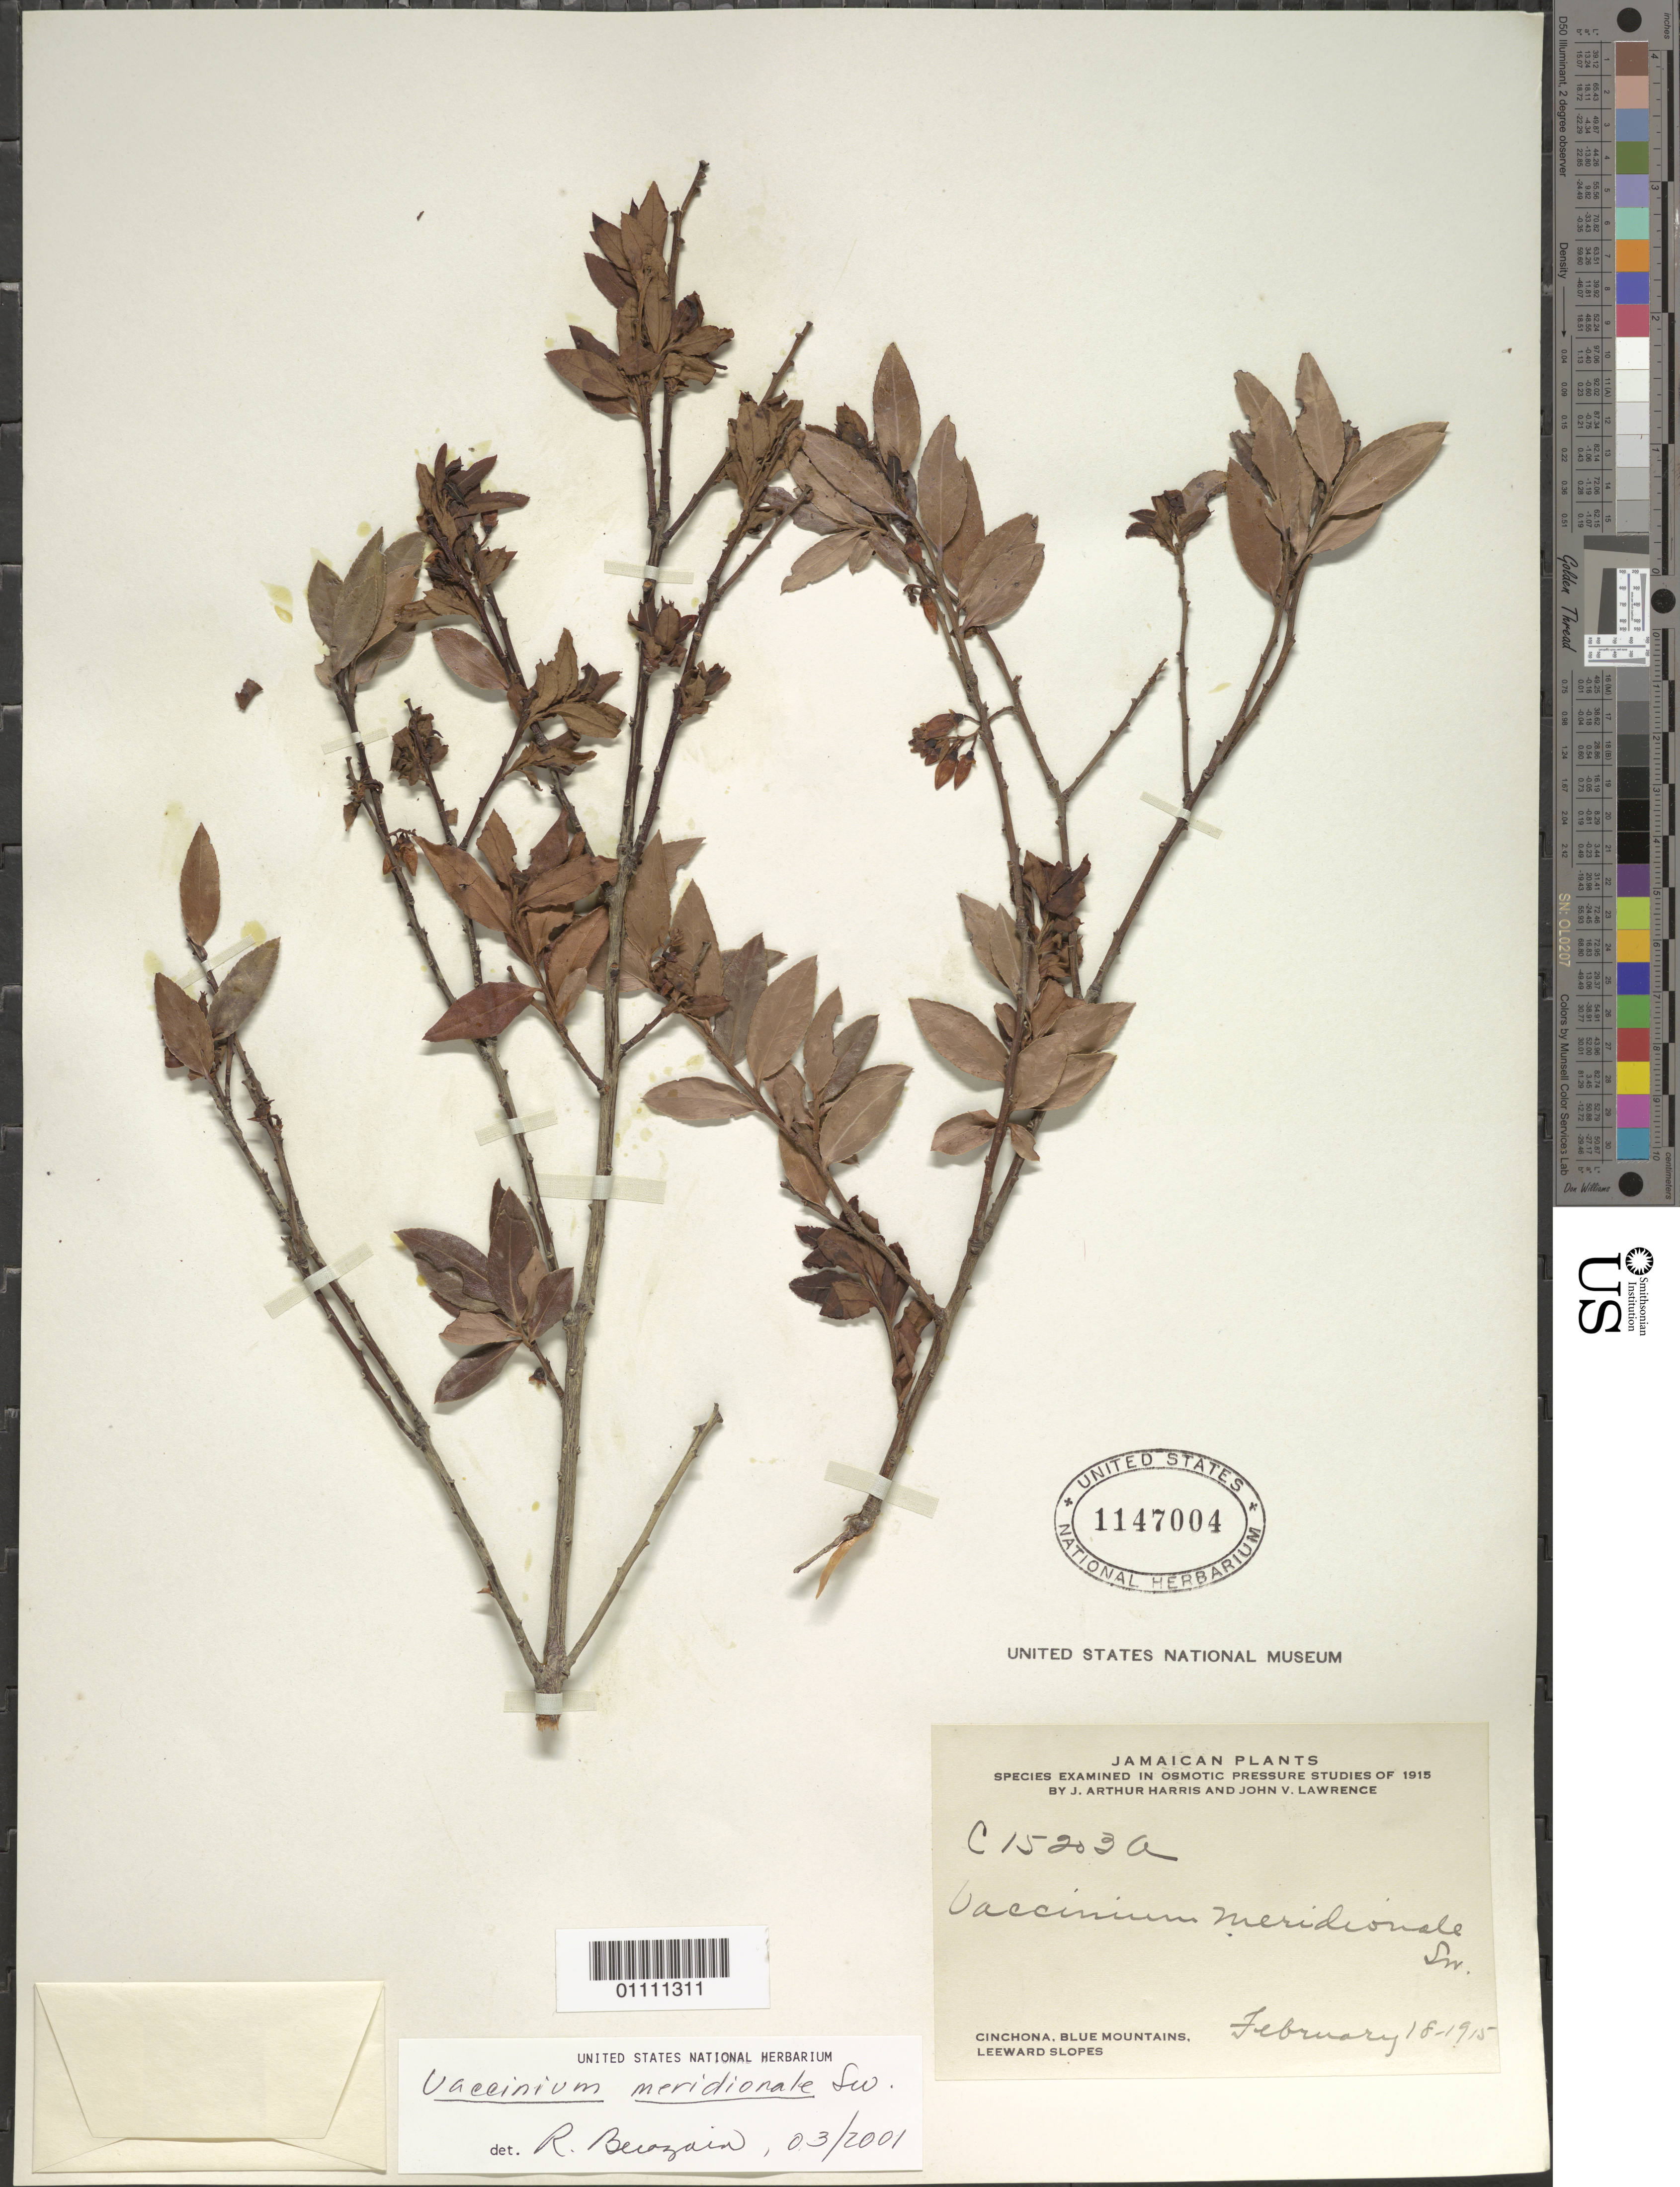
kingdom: Plantae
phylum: Tracheophyta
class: Magnoliopsida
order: Ericales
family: Ericaceae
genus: Vaccinium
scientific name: Vaccinium meridionale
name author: Sw.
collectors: J. A. Harris & J. Lawrence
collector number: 15203a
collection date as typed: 18 Feb 1915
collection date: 1915-02-18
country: Jamaica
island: Jamaica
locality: Cinchona, Blue Mountains. Leeward slopes.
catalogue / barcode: US 1147004